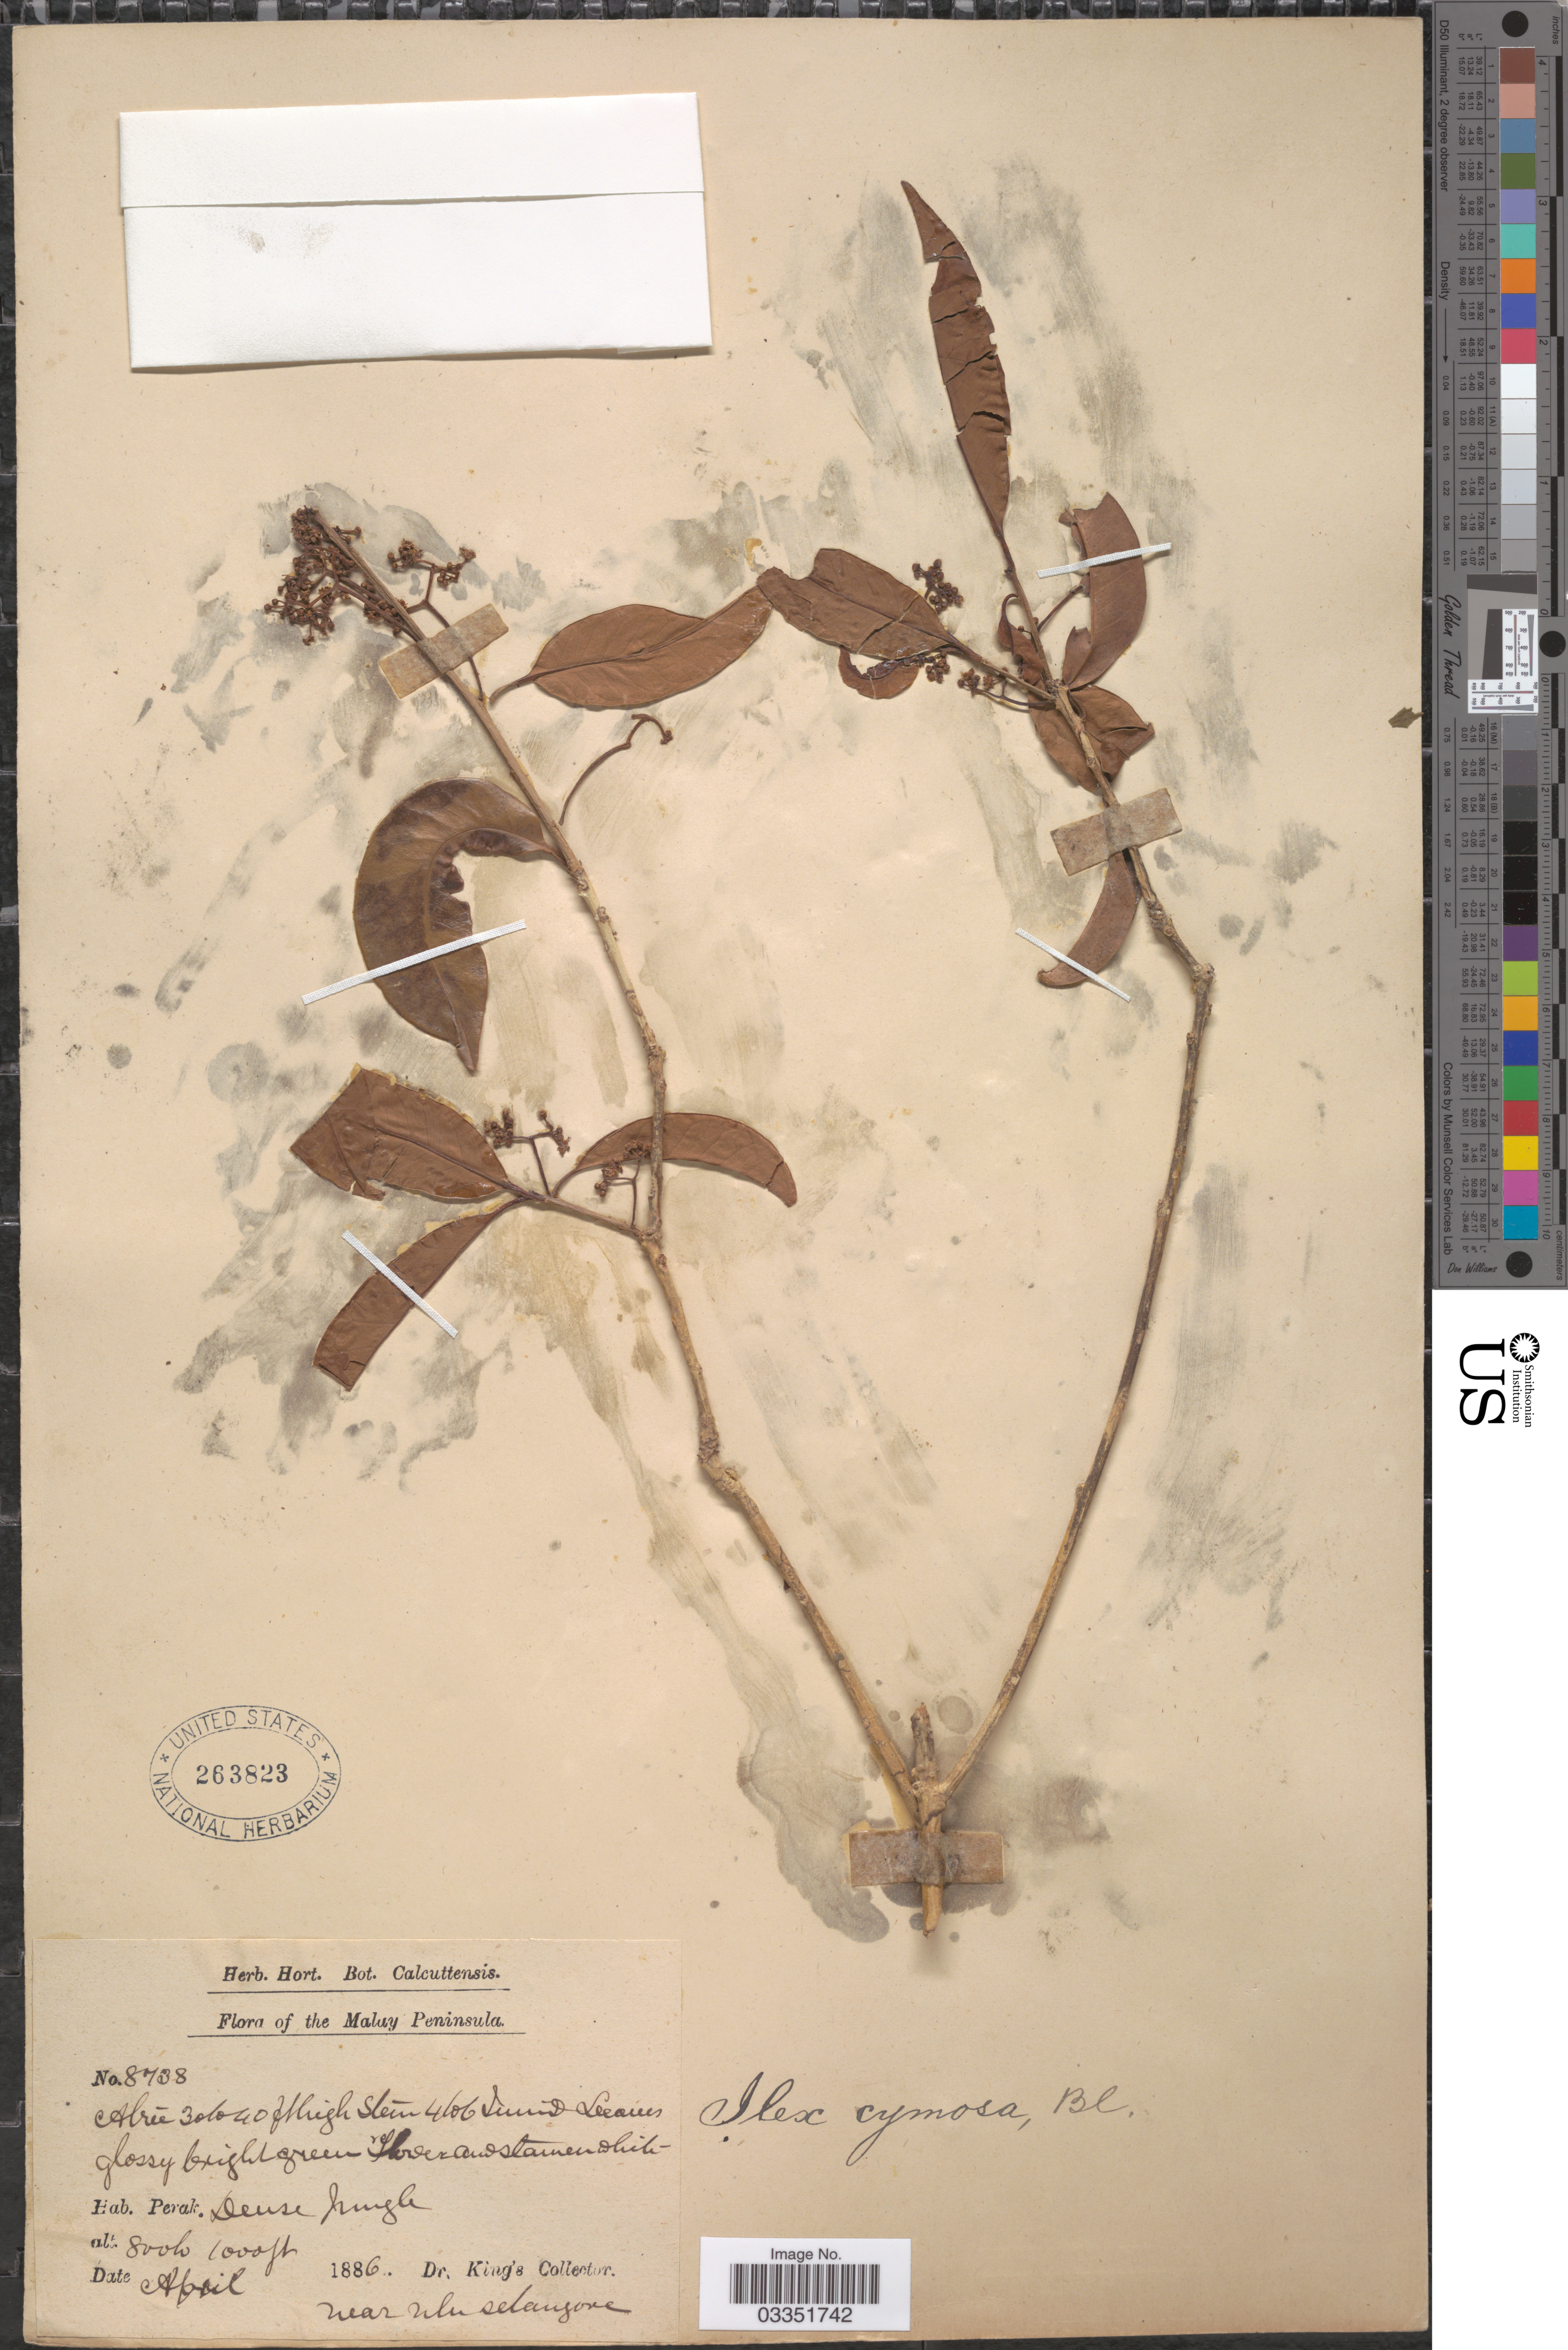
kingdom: Plantae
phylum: Tracheophyta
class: Magnoliopsida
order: Aquifoliales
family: Aquifoliaceae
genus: Ilex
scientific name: Ilex cymosa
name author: Blume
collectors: Dr. King's collector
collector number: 8738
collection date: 1886-04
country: Malaysia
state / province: Perak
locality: The Malay Peninsula. Perak. Near Ulu Selangore.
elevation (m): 244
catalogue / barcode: US 263823